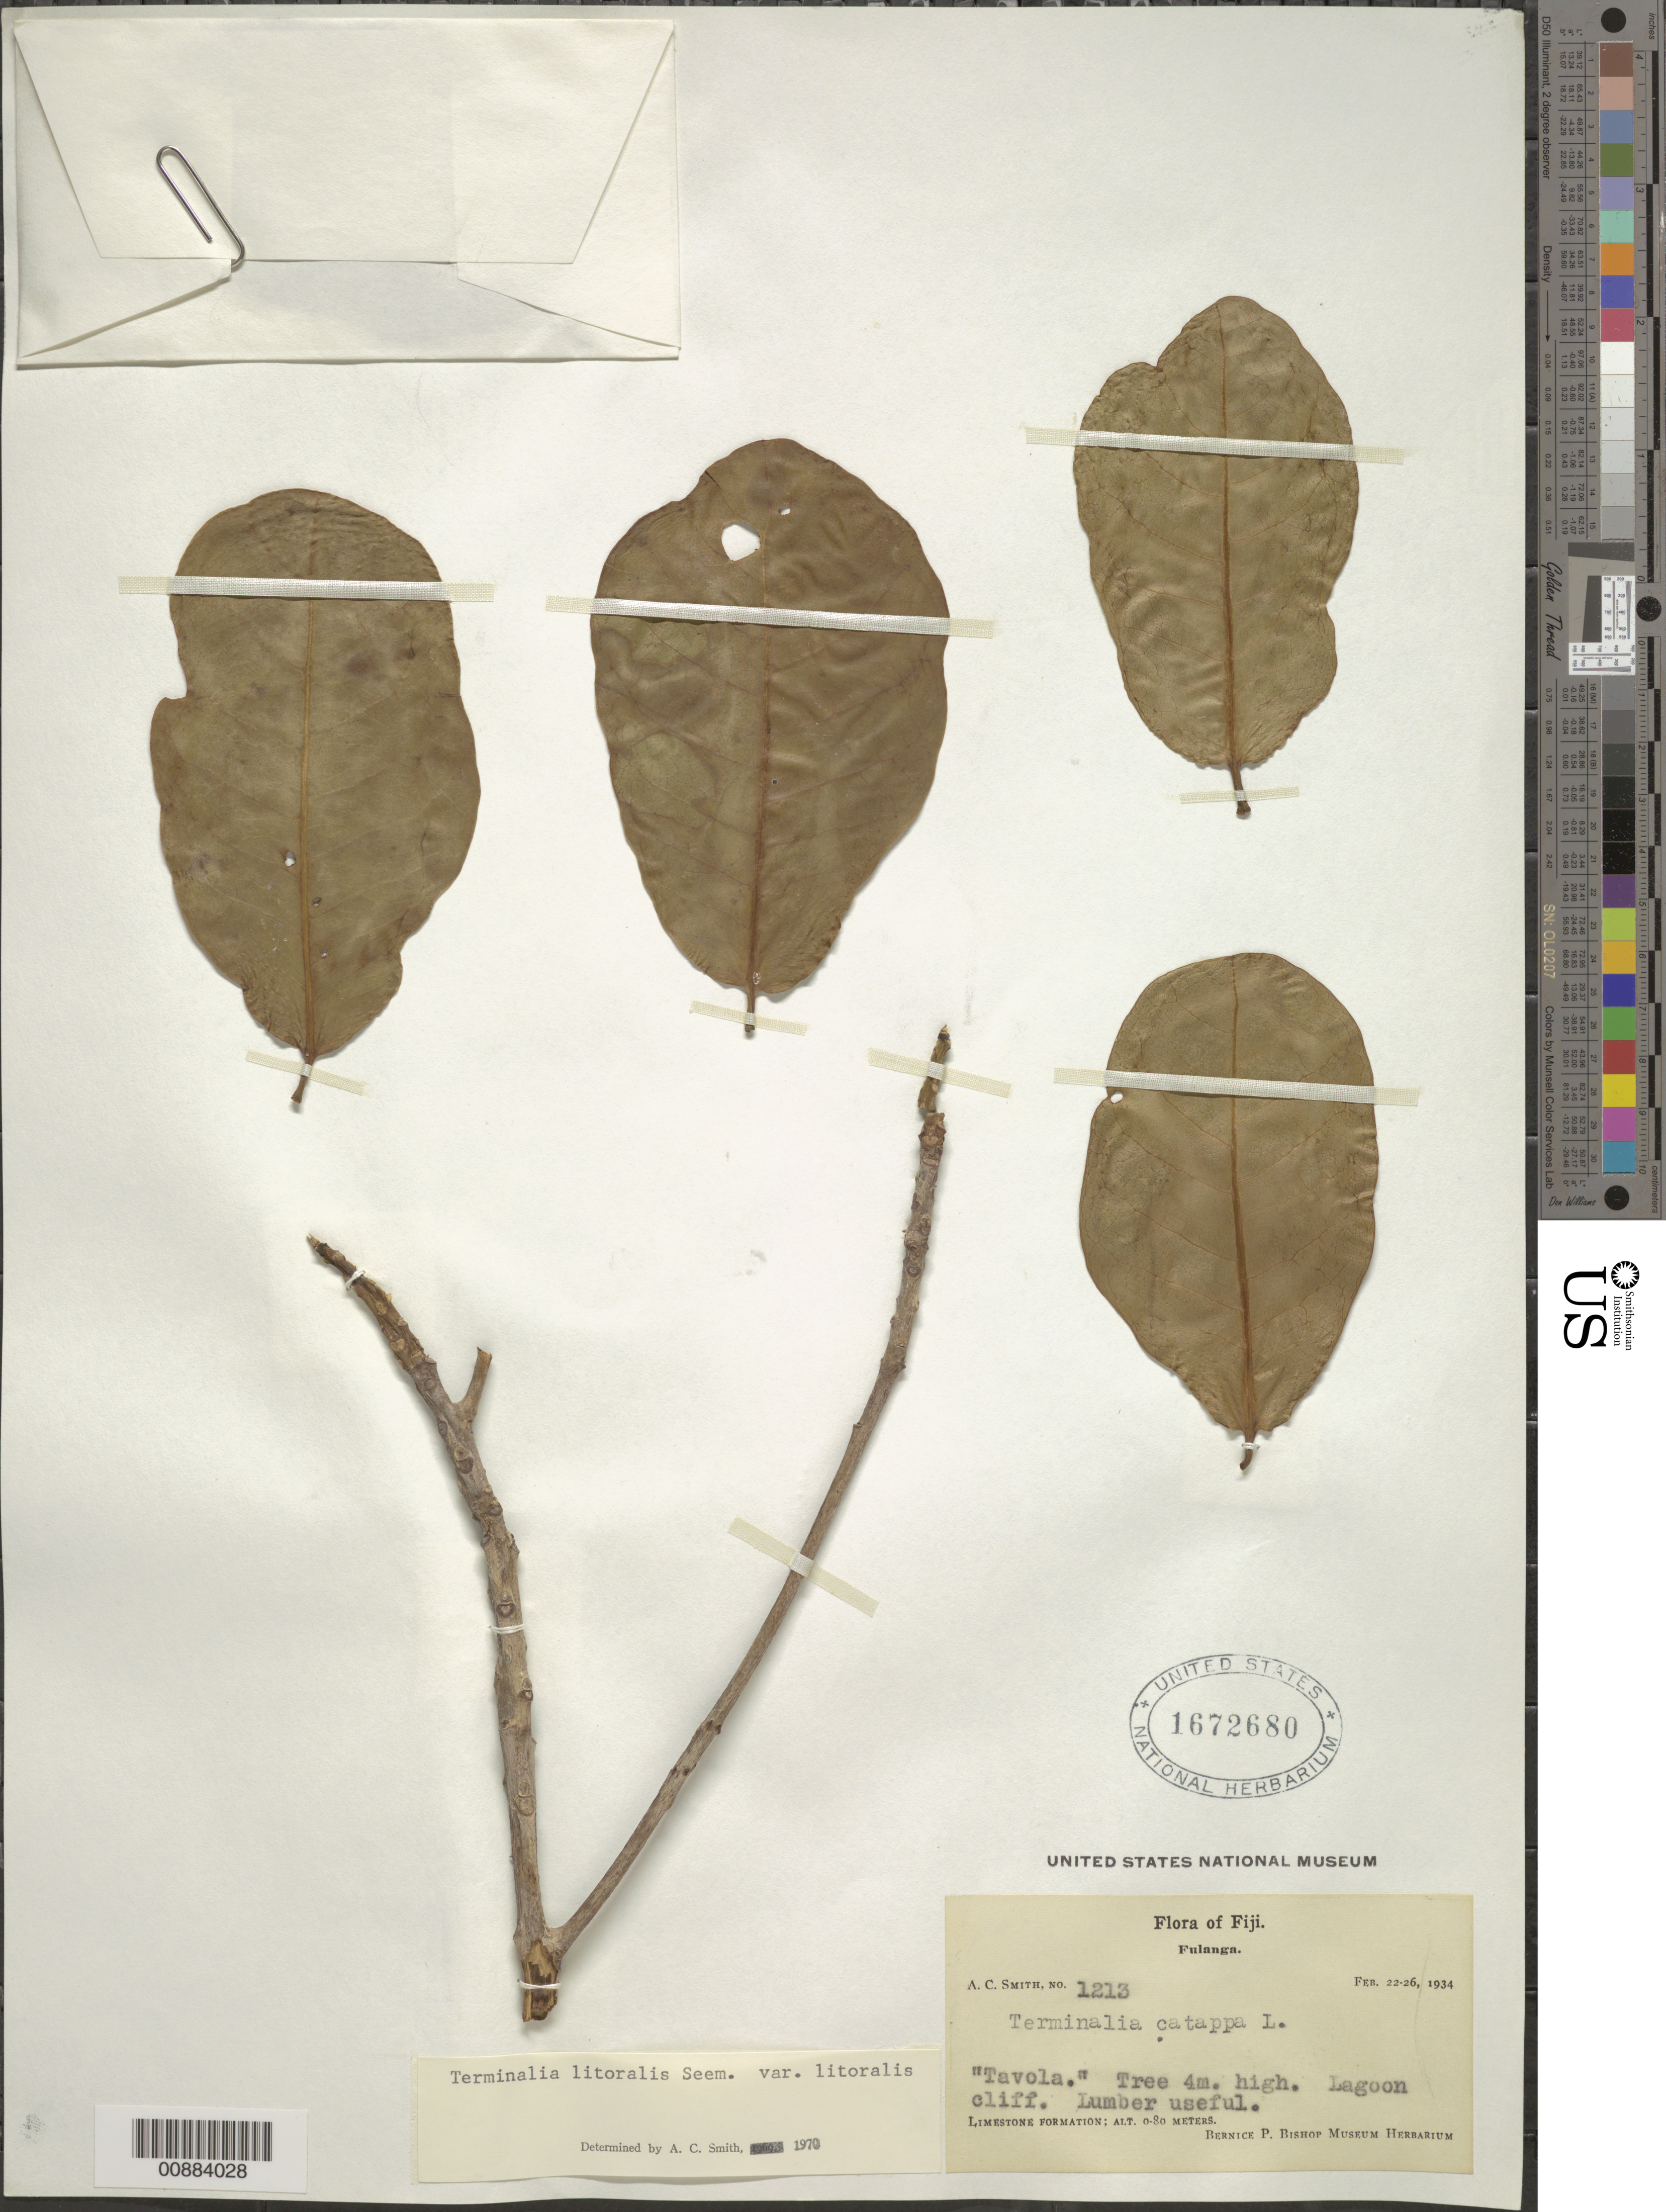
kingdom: Plantae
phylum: Tracheophyta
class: Magnoliopsida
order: Myrtales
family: Combretaceae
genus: Terminalia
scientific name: Terminalia litoralis var. litoralis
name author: Seem.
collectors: C. A. Smith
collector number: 1213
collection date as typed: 22 Feb 1934 to 26 Feb 1934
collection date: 1934-02-22/1934-02-26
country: Fiji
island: Fulaga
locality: Fulanga, Lagoon cliff, limestone formation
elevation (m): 0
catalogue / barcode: US 1672680